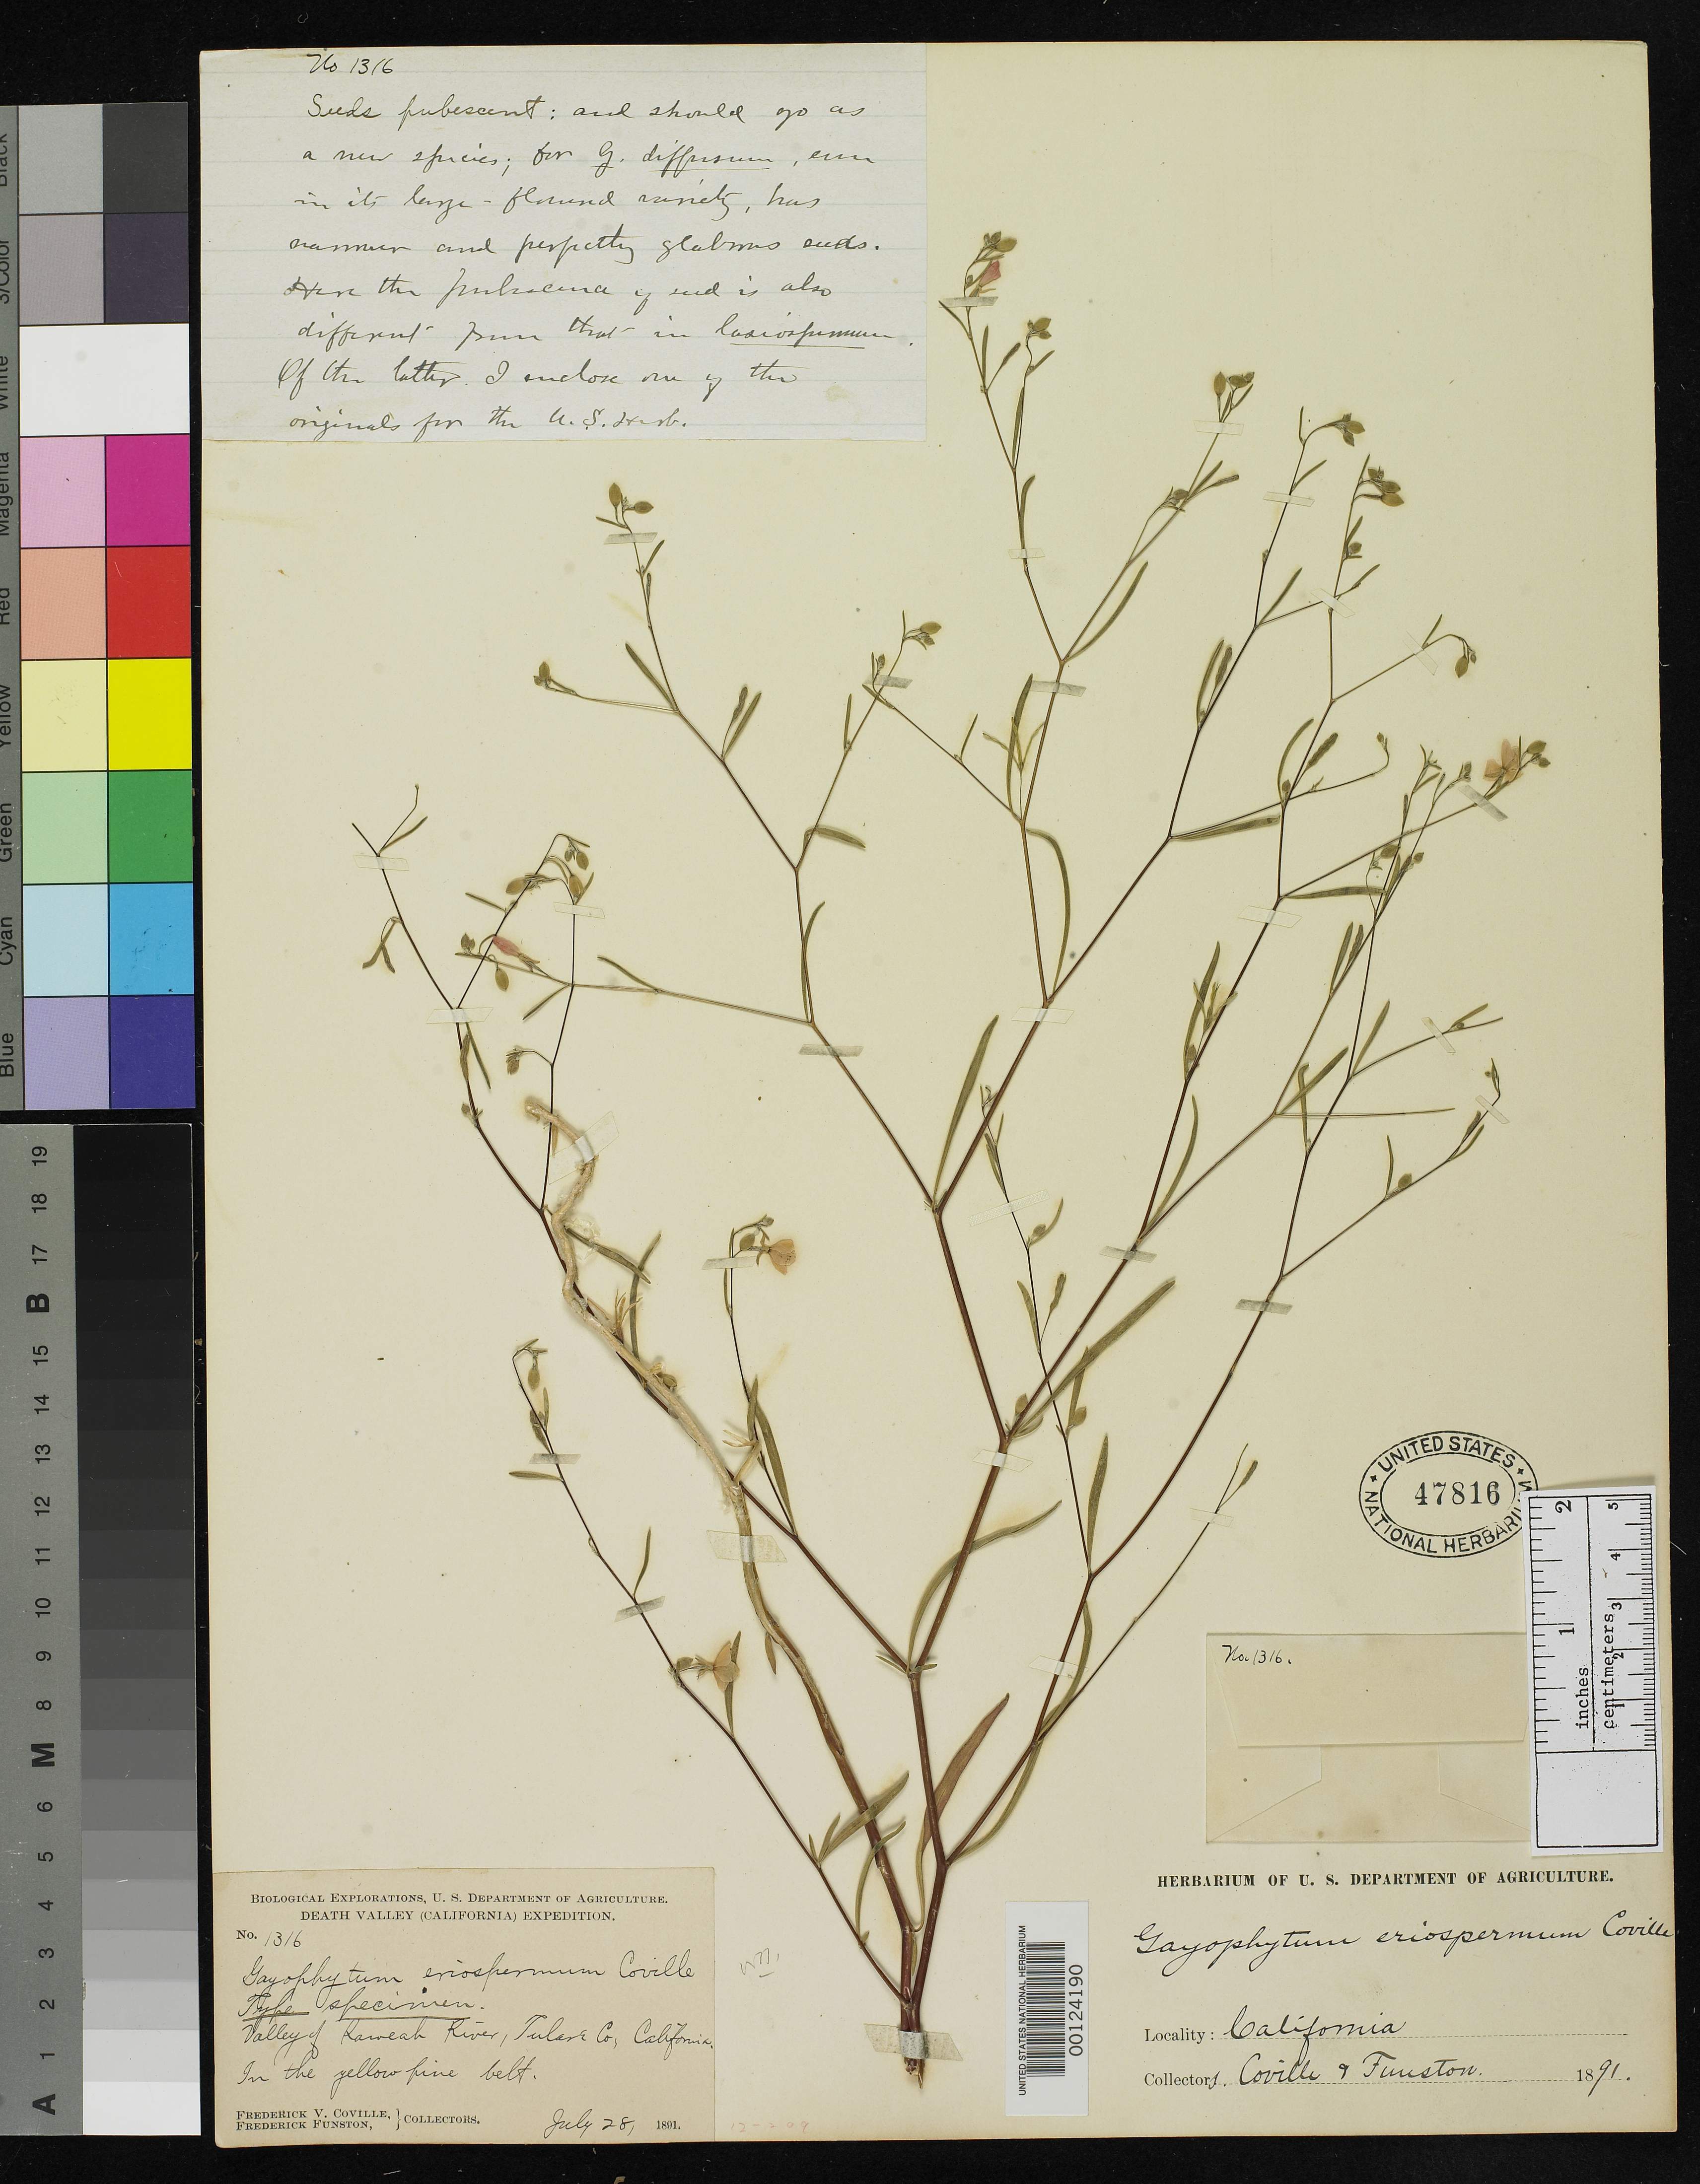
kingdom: Plantae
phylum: Tracheophyta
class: Magnoliopsida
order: Myrtales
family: Onagraceae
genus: Gayophytum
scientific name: Gayophytum eriospermum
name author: Coville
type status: Holotype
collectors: F. V. Coville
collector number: Death Valley Exped. 1316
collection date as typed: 28 Jul 1891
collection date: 1891-07-28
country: United States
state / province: California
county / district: Tulare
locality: Big Tree Canyon, east fork of Kaweah River.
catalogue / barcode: US 47816